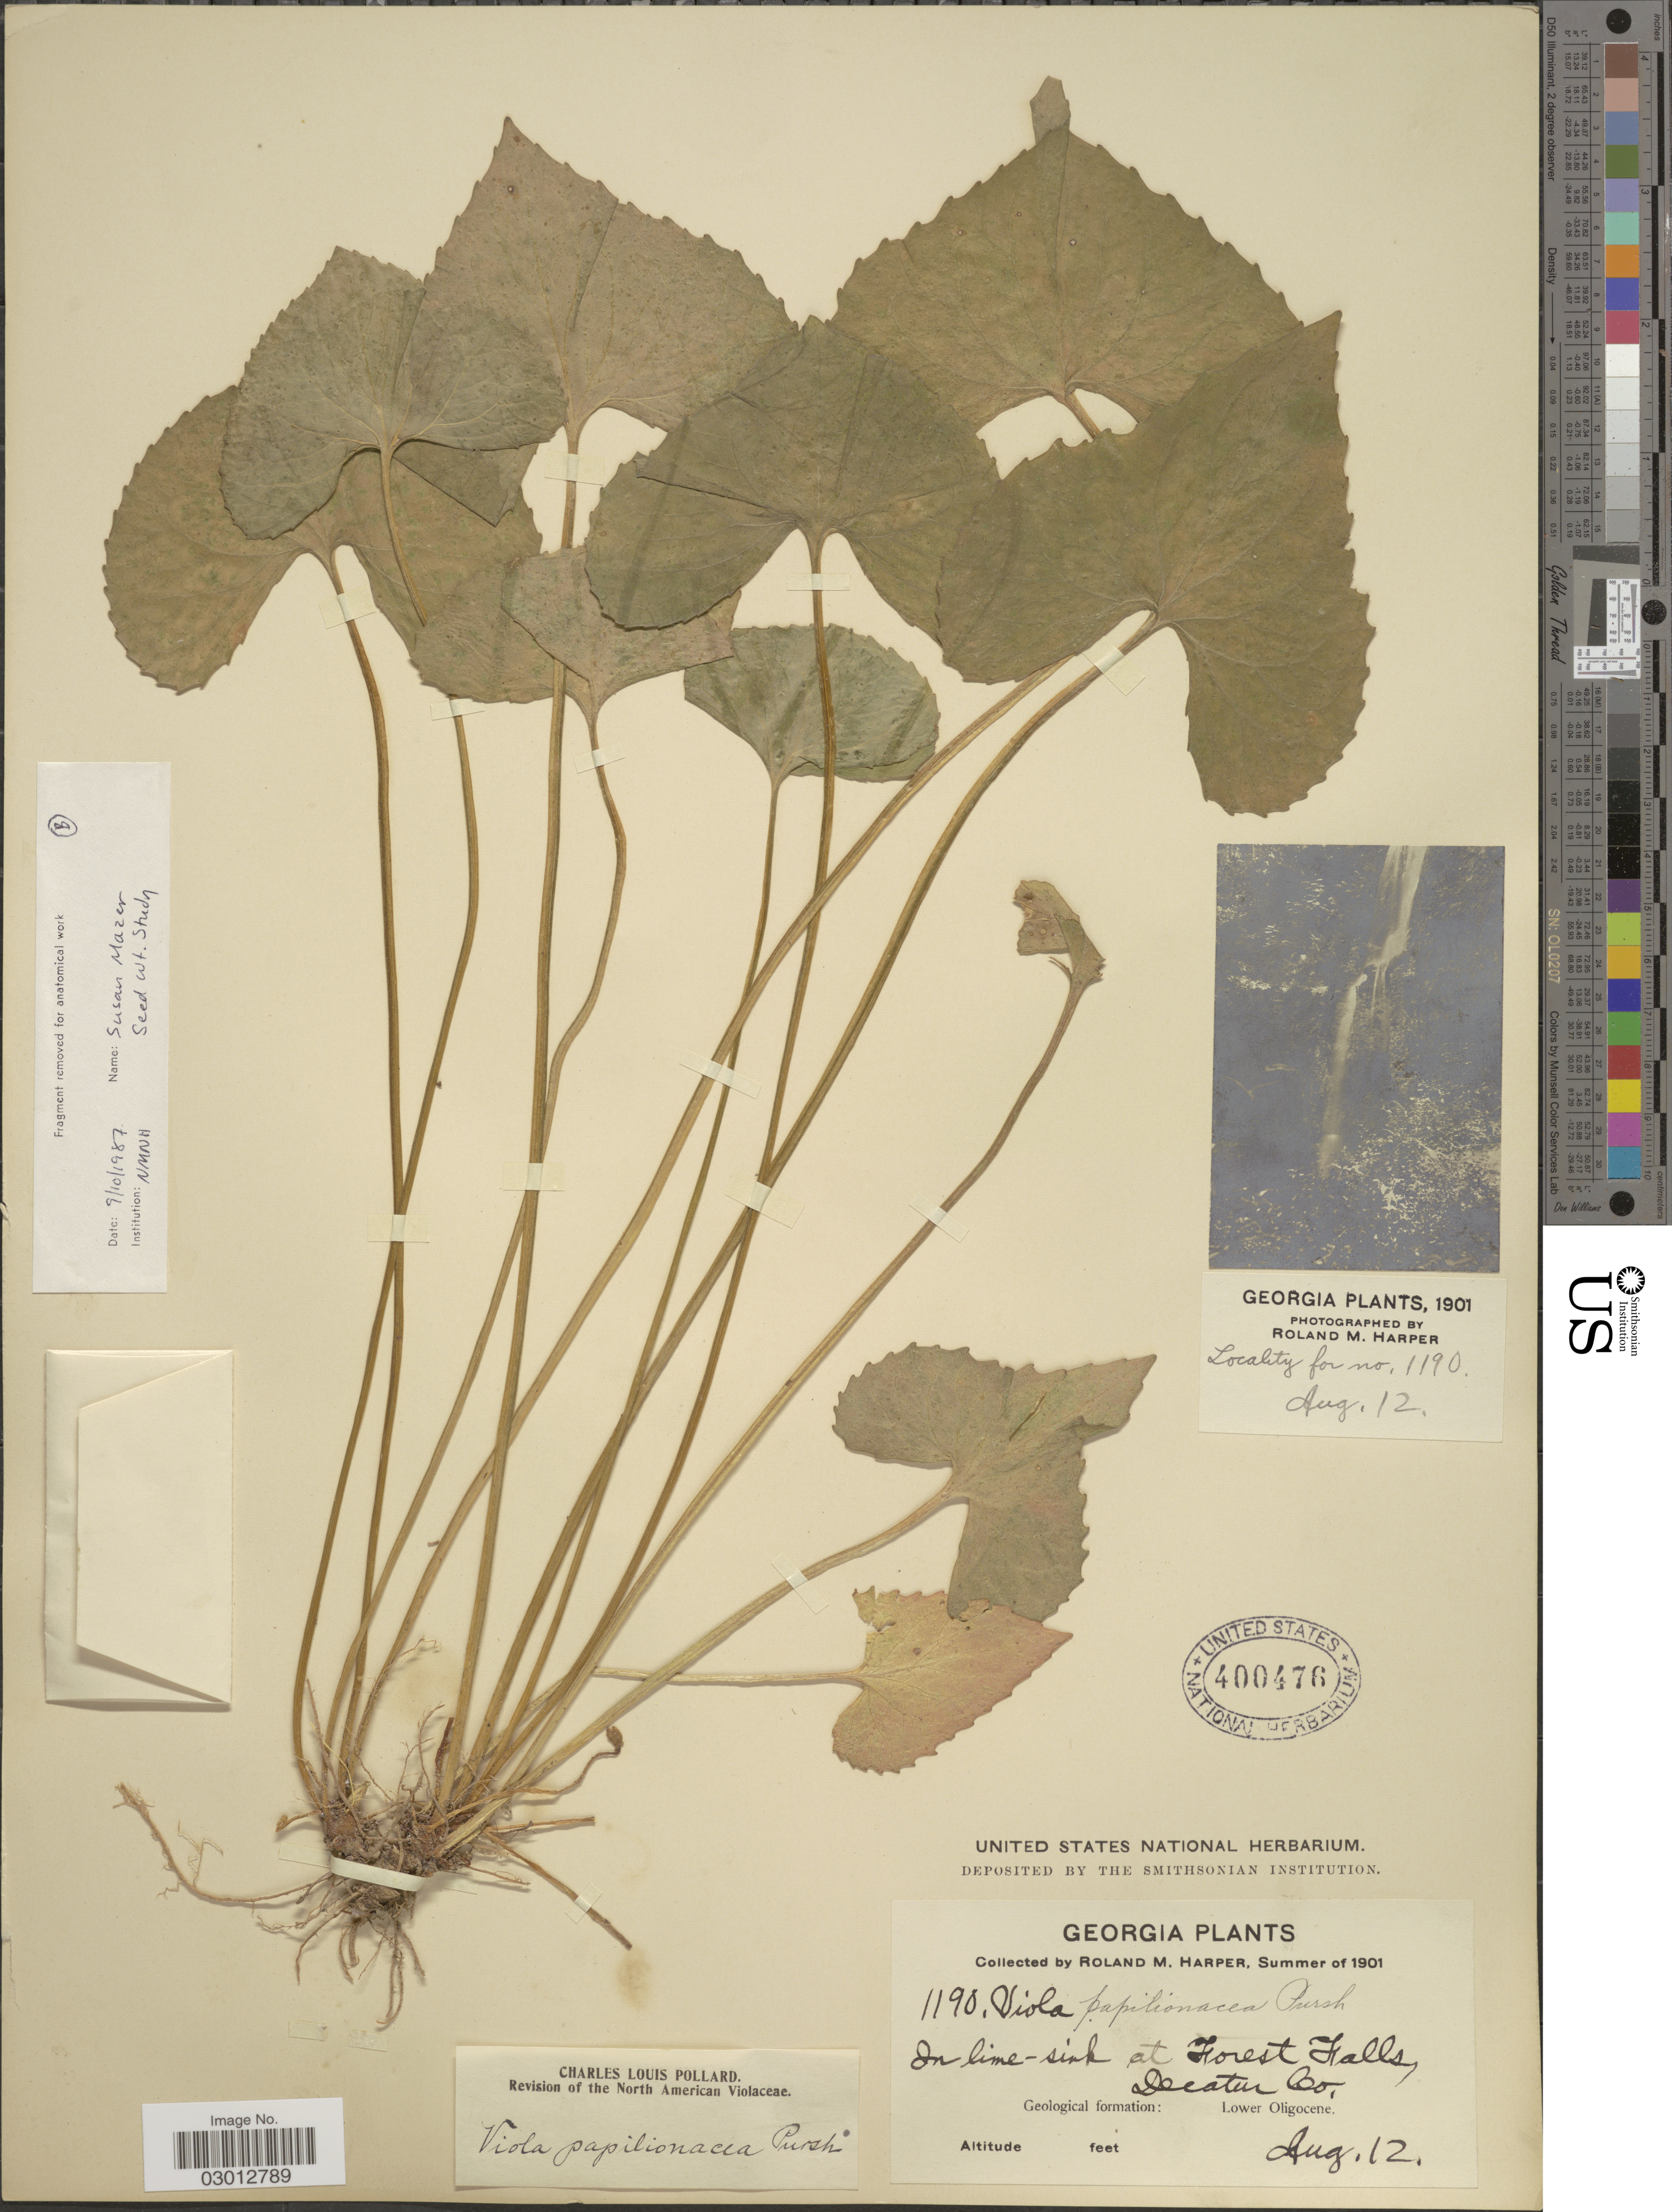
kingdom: Plantae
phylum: Tracheophyta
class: Magnoliopsida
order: Malpighiales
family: Violaceae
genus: Viola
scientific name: Viola papilionacea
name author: Pursh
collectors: R. M. Harper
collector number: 1190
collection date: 1901-08-12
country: United States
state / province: Georgia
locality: At Forest Falls, Decatur Co. Geological formation: Lower Oligocene.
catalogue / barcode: US 400476